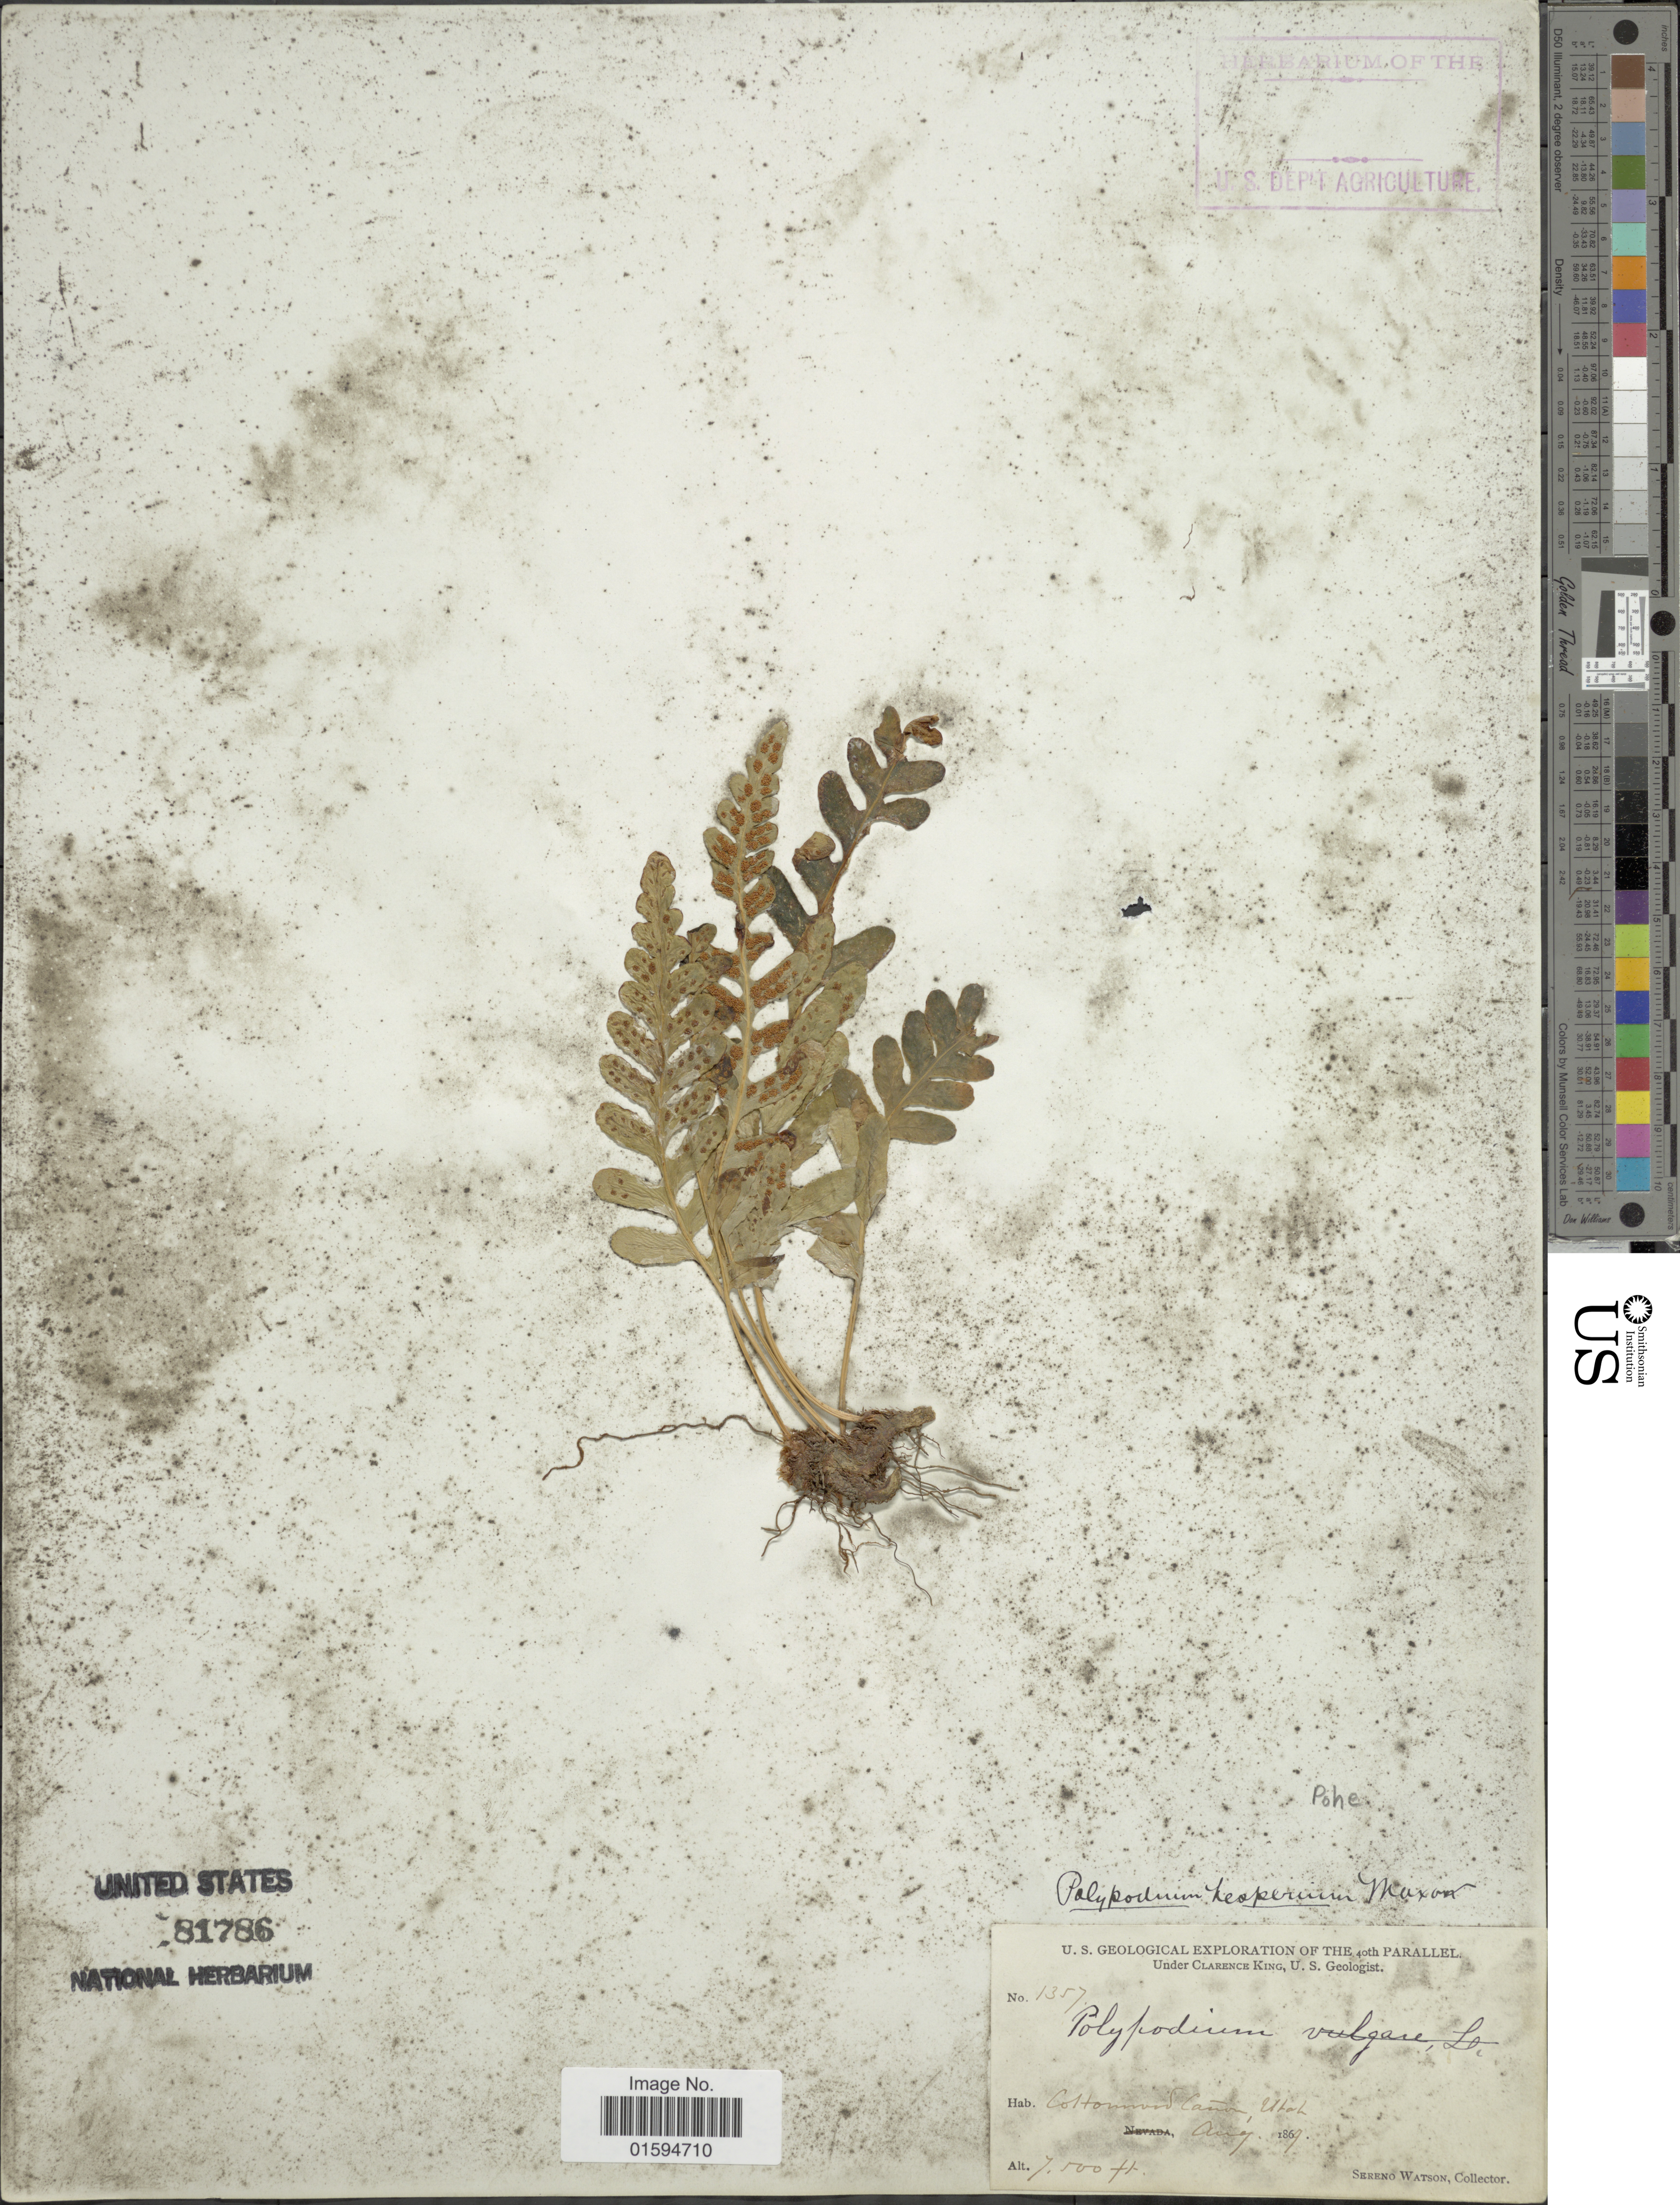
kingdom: Plantae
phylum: Tracheophyta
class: Polypodiopsida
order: Polypodiales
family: Polypodiaceae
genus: Polypodium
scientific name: Polypodium hesperium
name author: Maxon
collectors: S. Watson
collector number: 1357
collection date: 1867-08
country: United States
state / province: Utah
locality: Cottonwood Canon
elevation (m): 2286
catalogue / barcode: US 81786